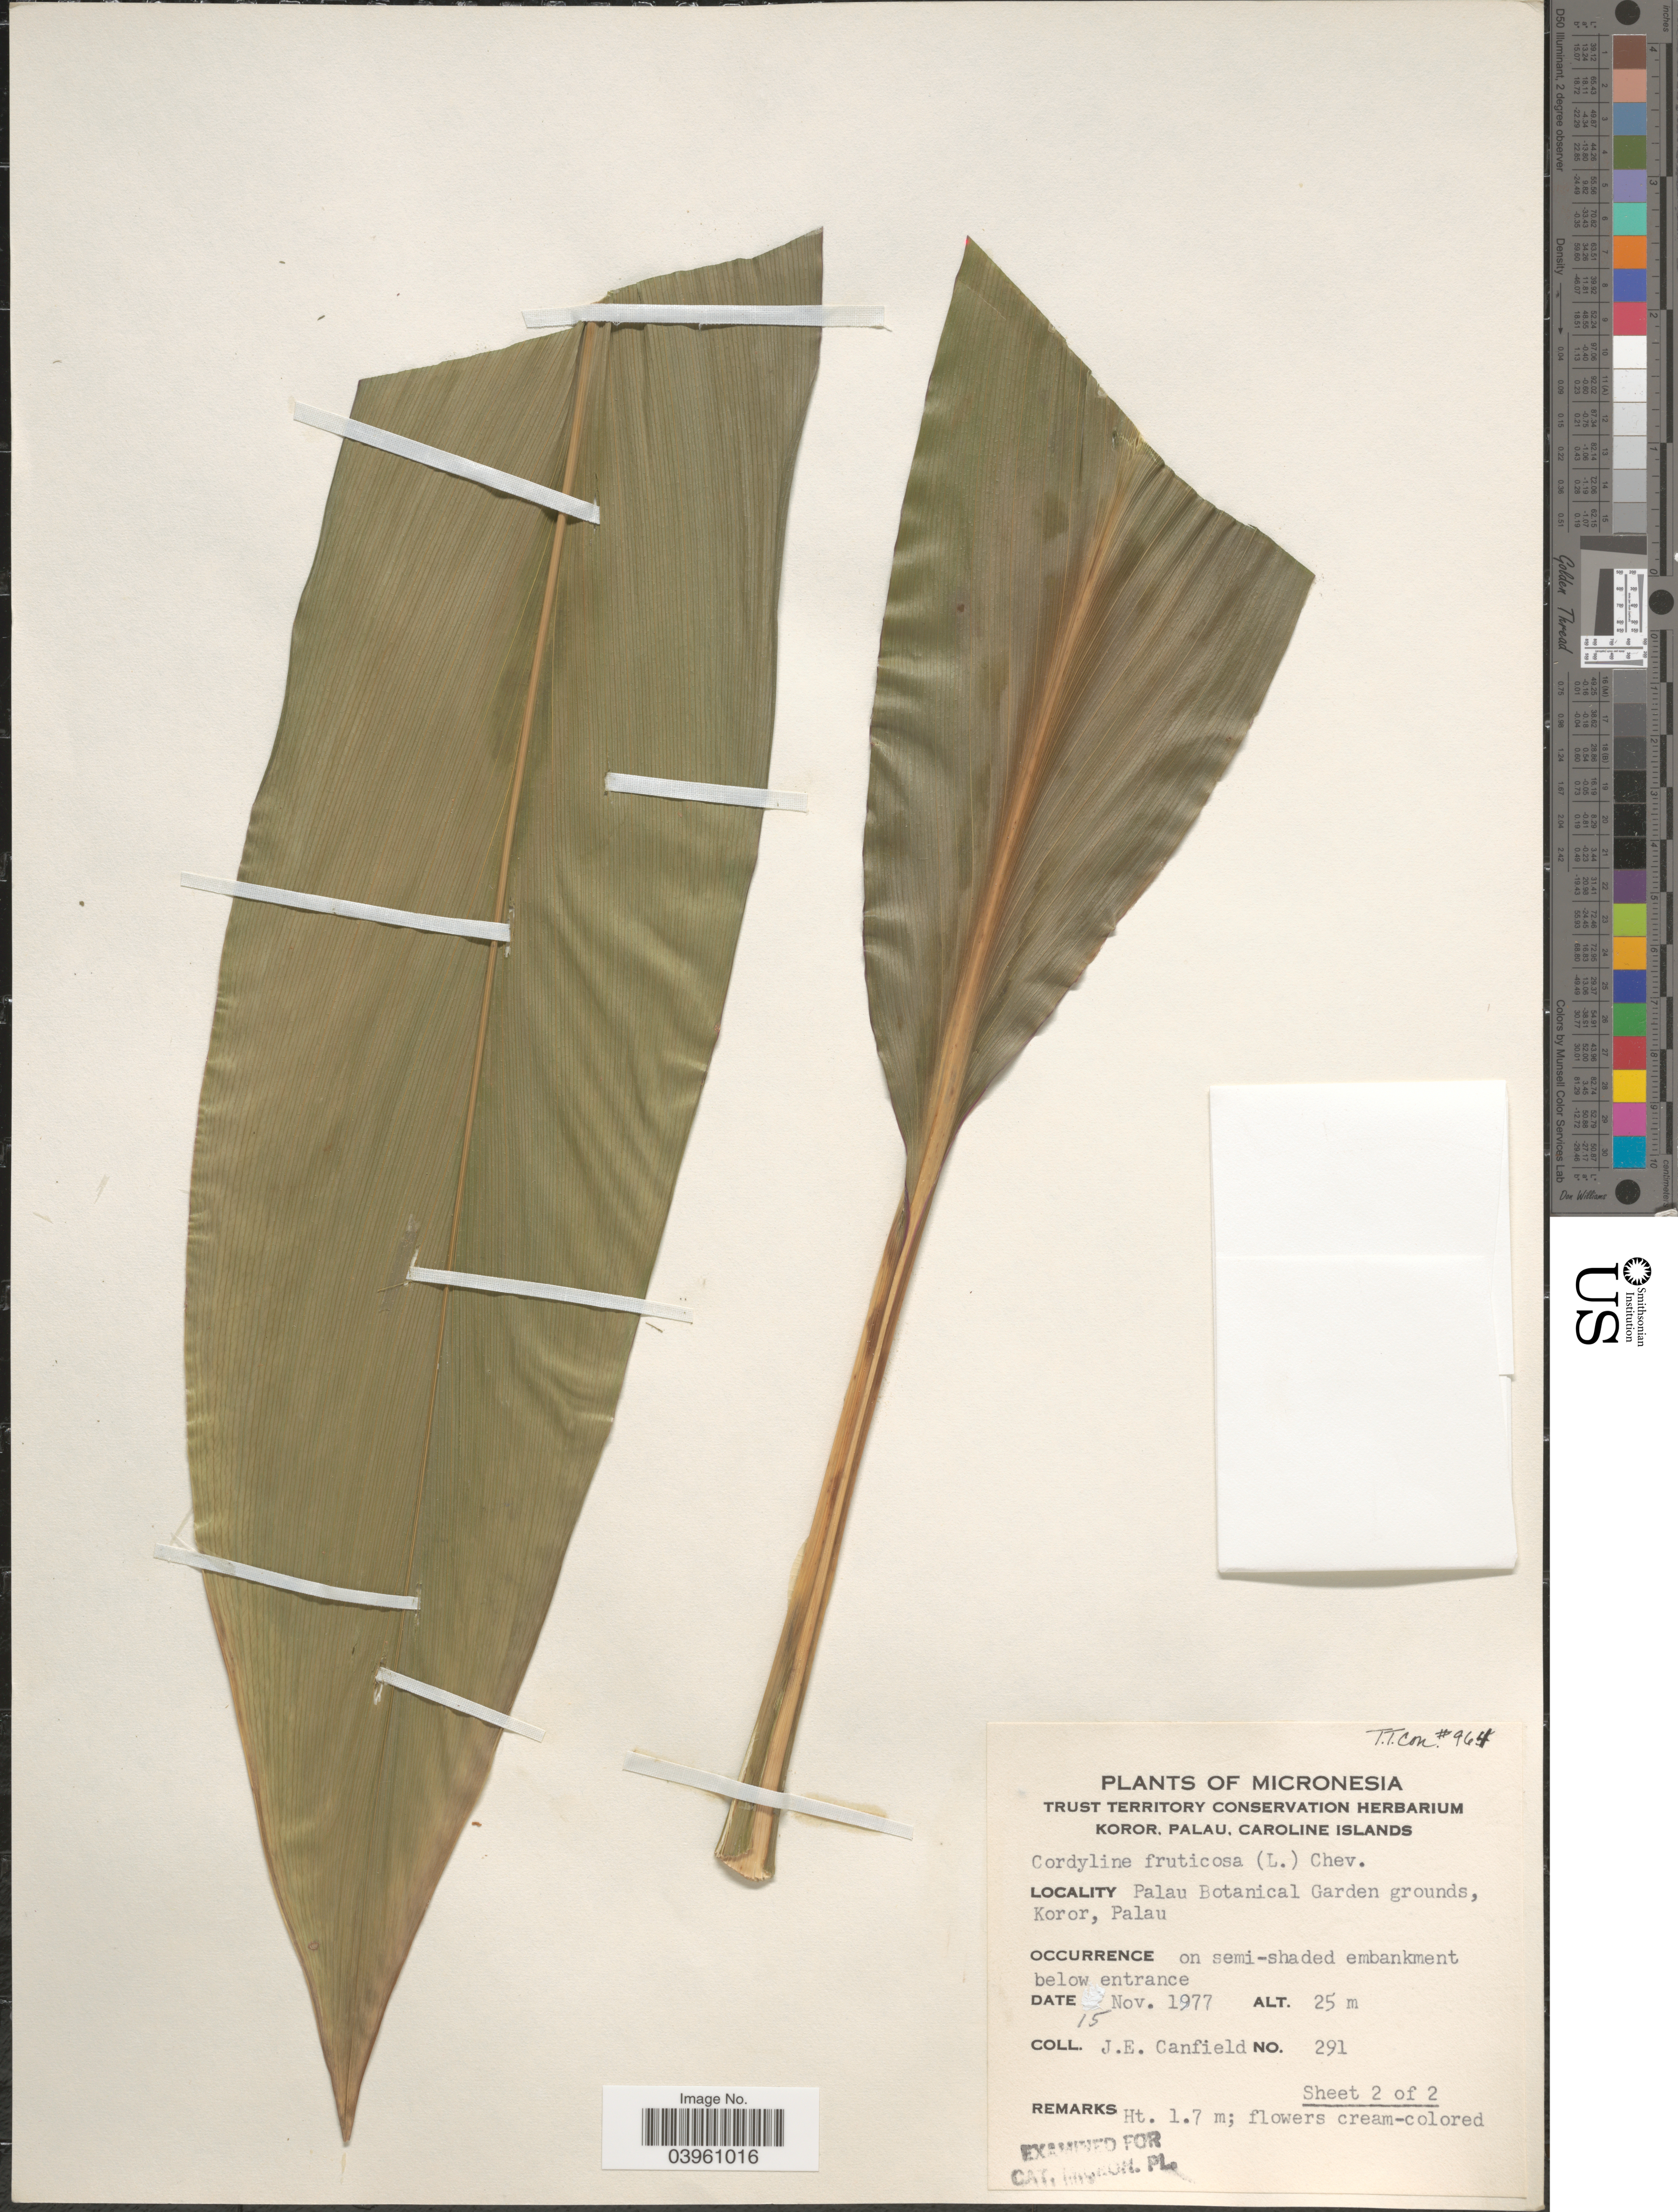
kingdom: Plantae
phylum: Tracheophyta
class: Liliopsida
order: Asparagales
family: Asparagaceae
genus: Cordyline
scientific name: Cordyline fruticosa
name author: (L.) A. Chev.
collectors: J. E. Canfield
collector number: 291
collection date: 1977-11-15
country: Palau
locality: Palau Botanical Garden grounds, Koror, Palau.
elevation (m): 25